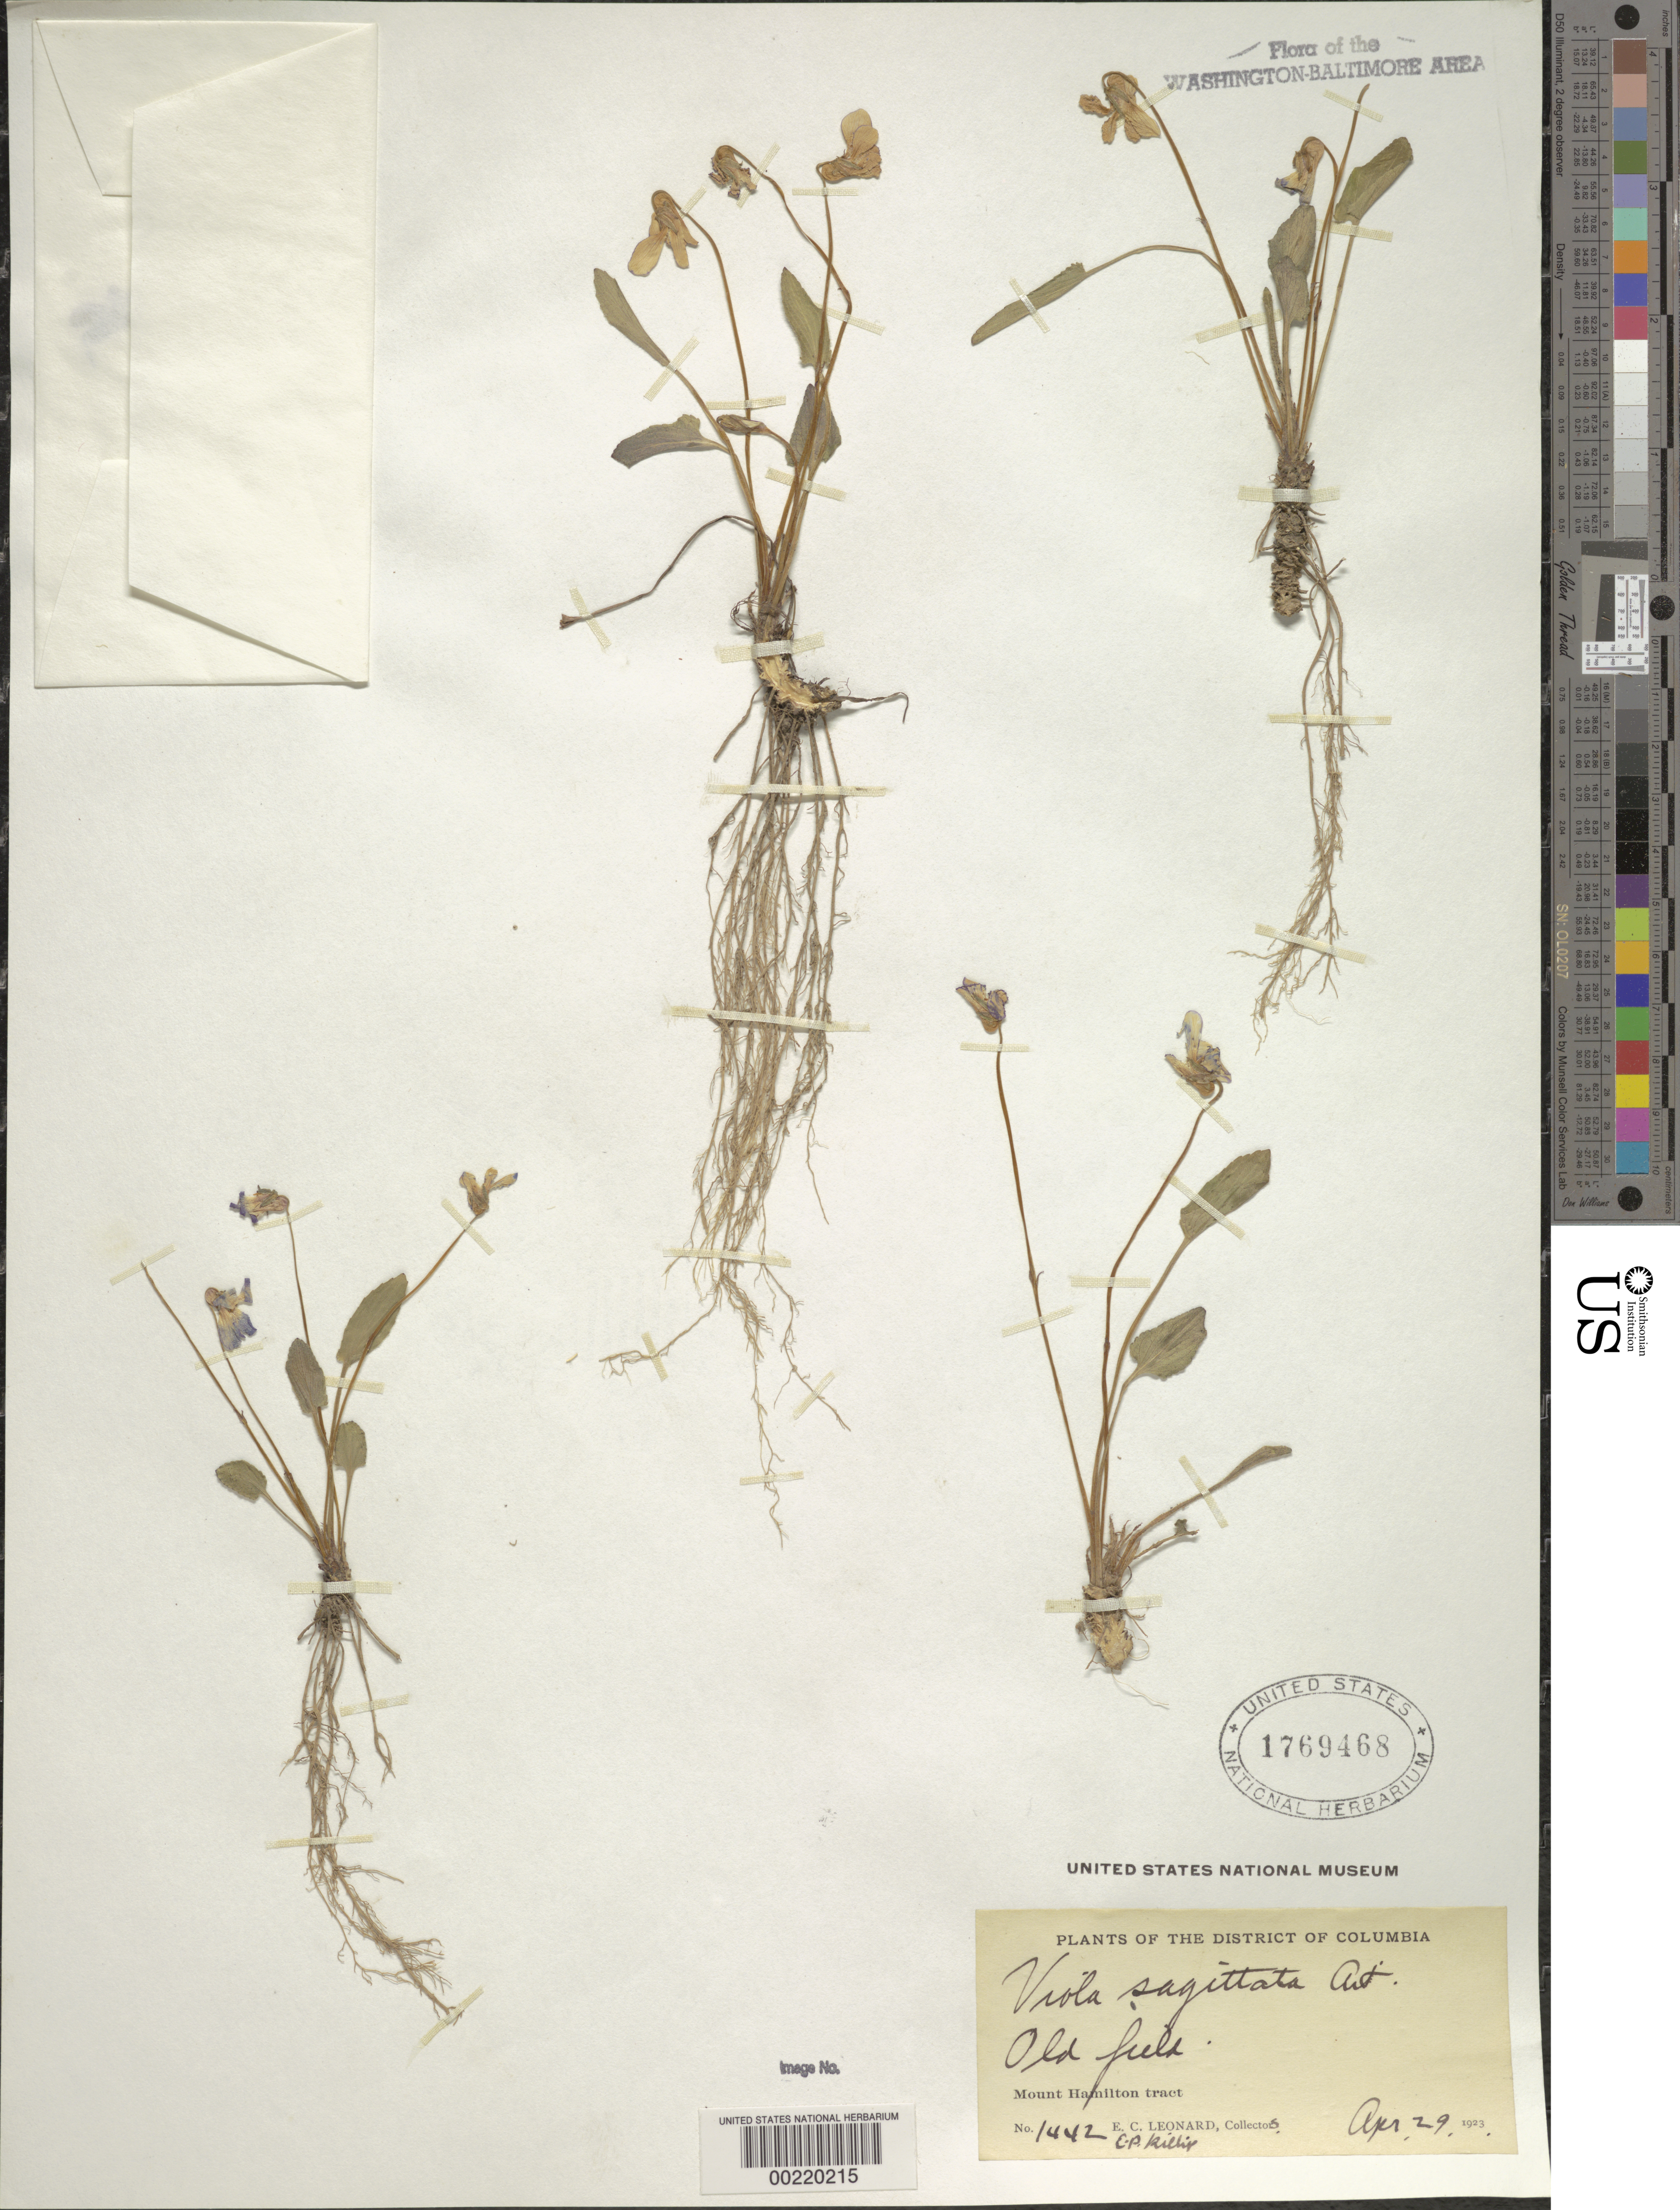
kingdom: Plantae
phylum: Tracheophyta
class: Magnoliopsida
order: Malpighiales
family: Violaceae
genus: Viola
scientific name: Viola sagittata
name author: Aiton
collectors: E. C. Leonard & E. P. Killip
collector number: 1442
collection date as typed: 29 Apr 1923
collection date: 1923-04-29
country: United States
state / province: District of Columbia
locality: Mount Hamilton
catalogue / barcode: US 1769468